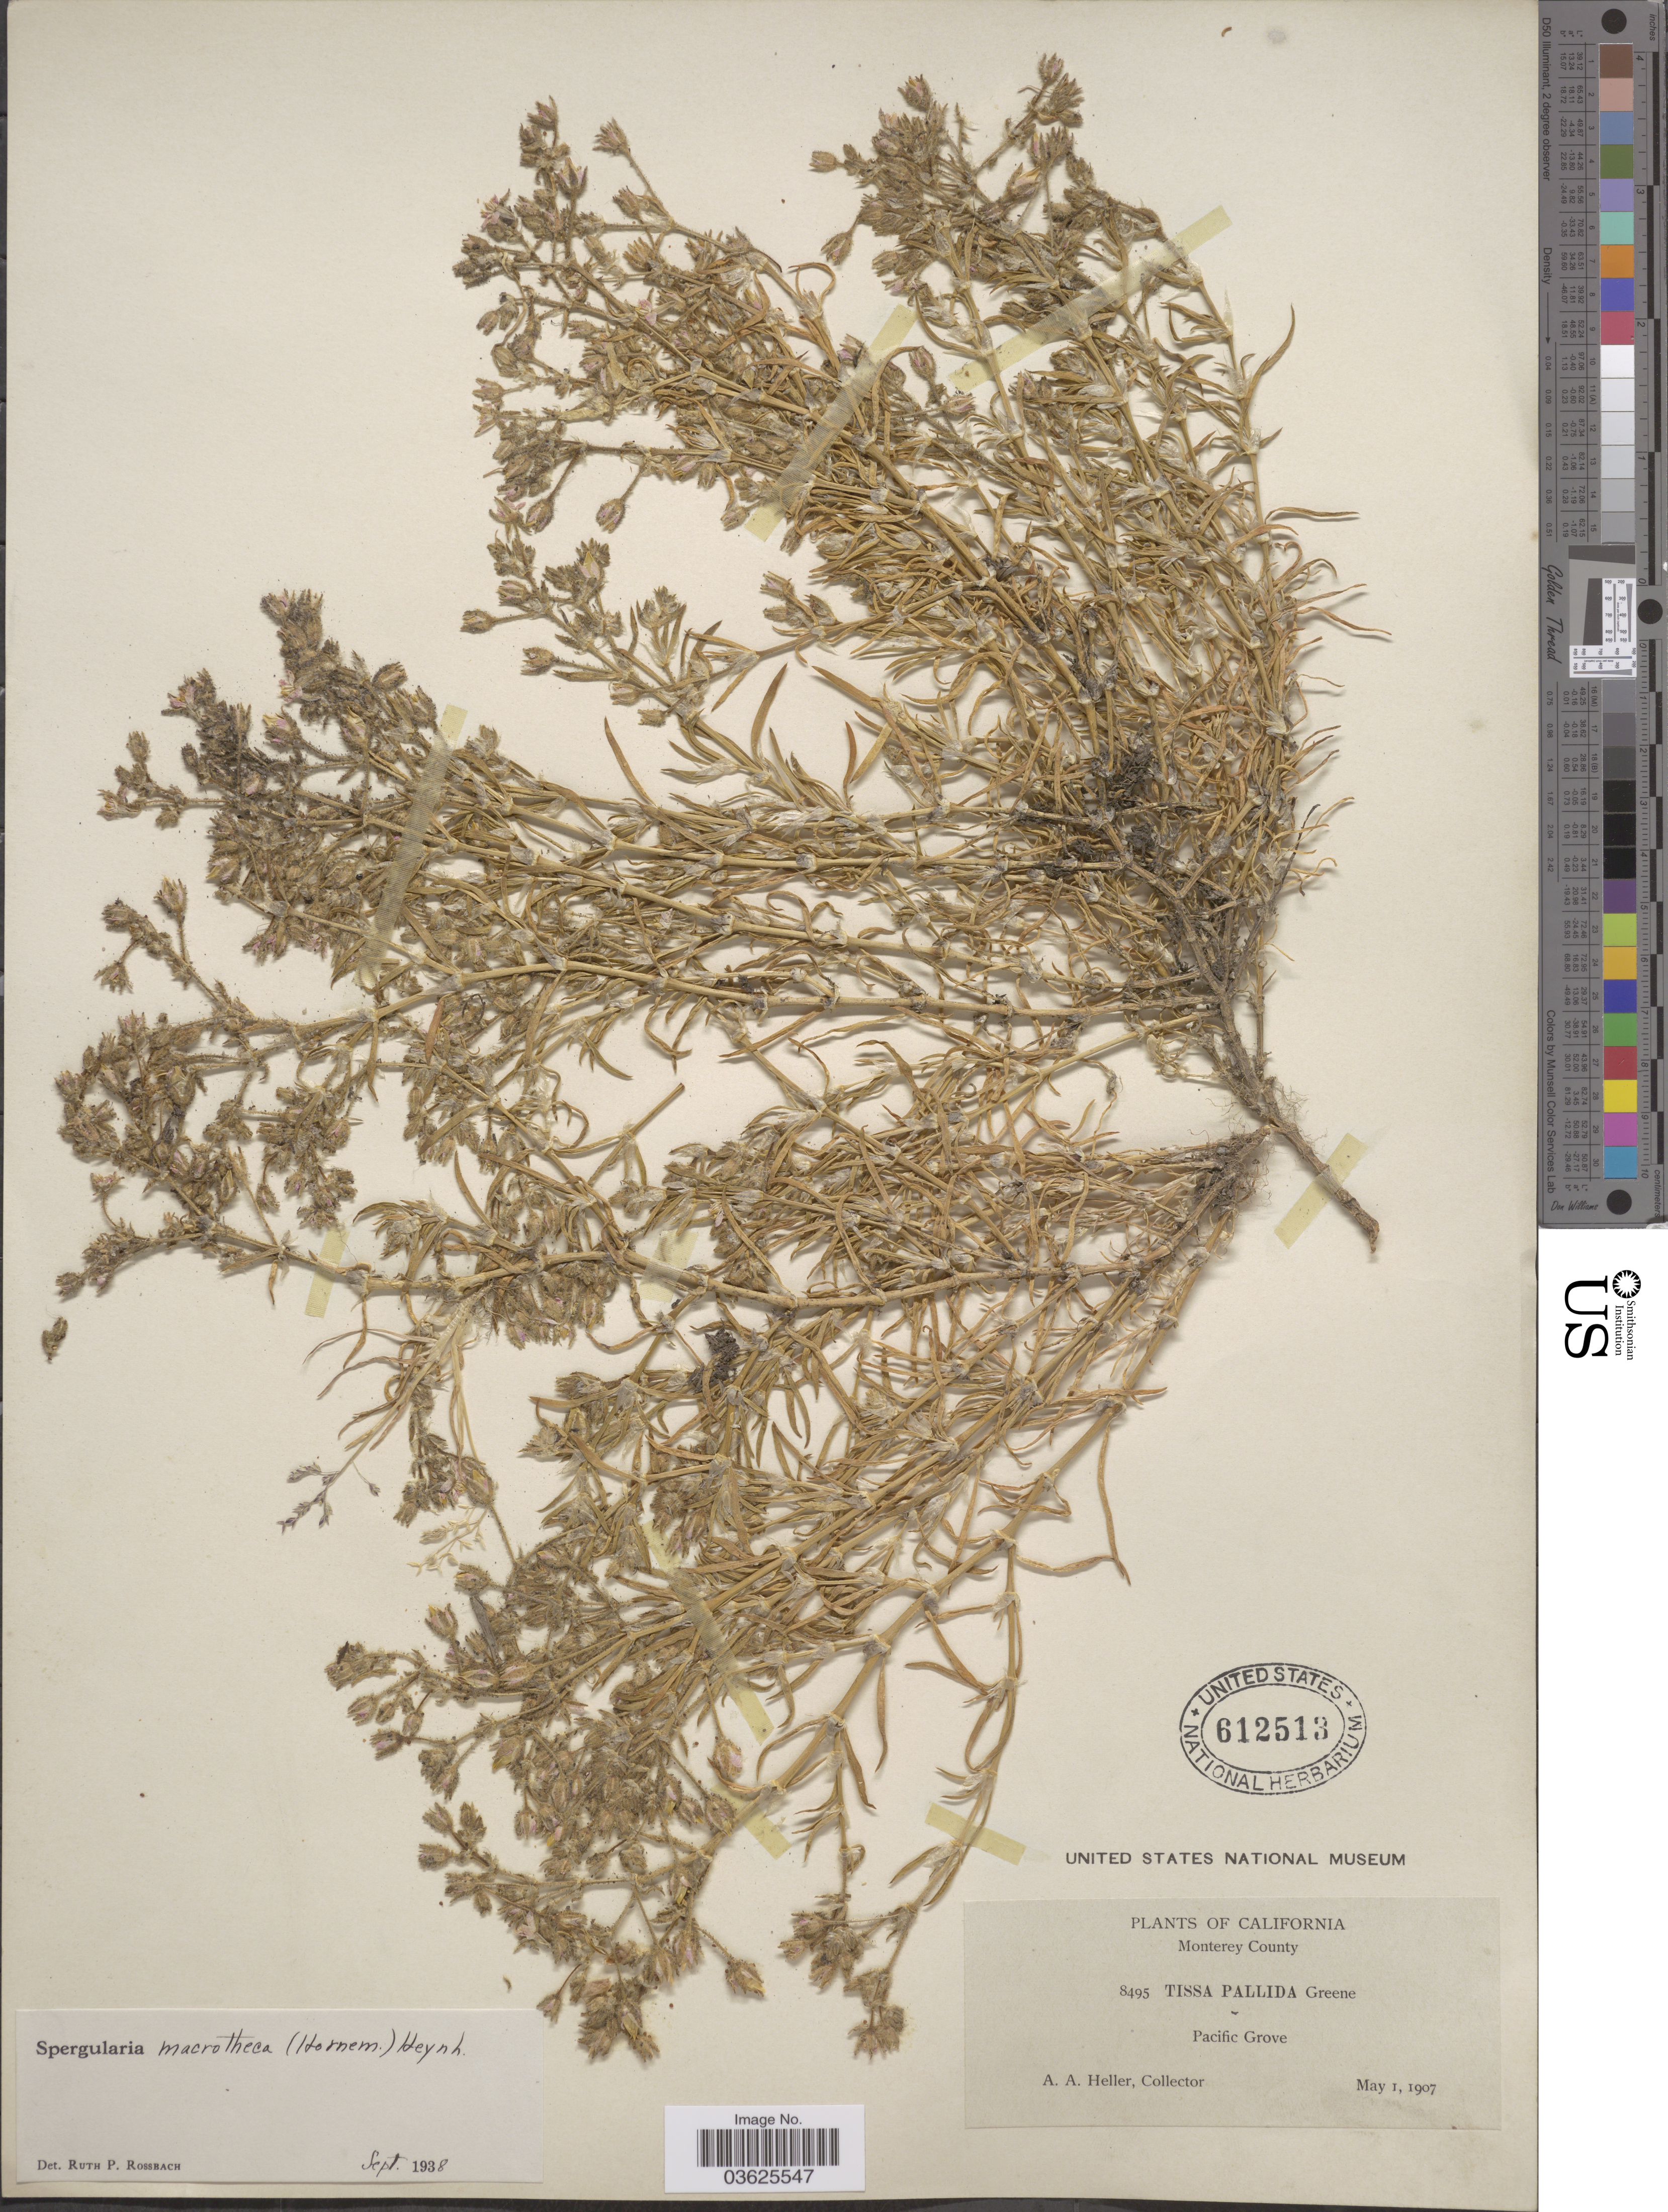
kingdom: Plantae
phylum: Tracheophyta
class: Magnoliopsida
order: Caryophyllales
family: Caryophyllaceae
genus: Spergularia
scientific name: Spergularia macrotheca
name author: (Hornem.) Heynh.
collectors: A. A. Heller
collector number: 8495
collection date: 1907-05-01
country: United States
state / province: California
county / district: Monterey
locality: Monterey County. Pacific Grove.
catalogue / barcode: US 612513